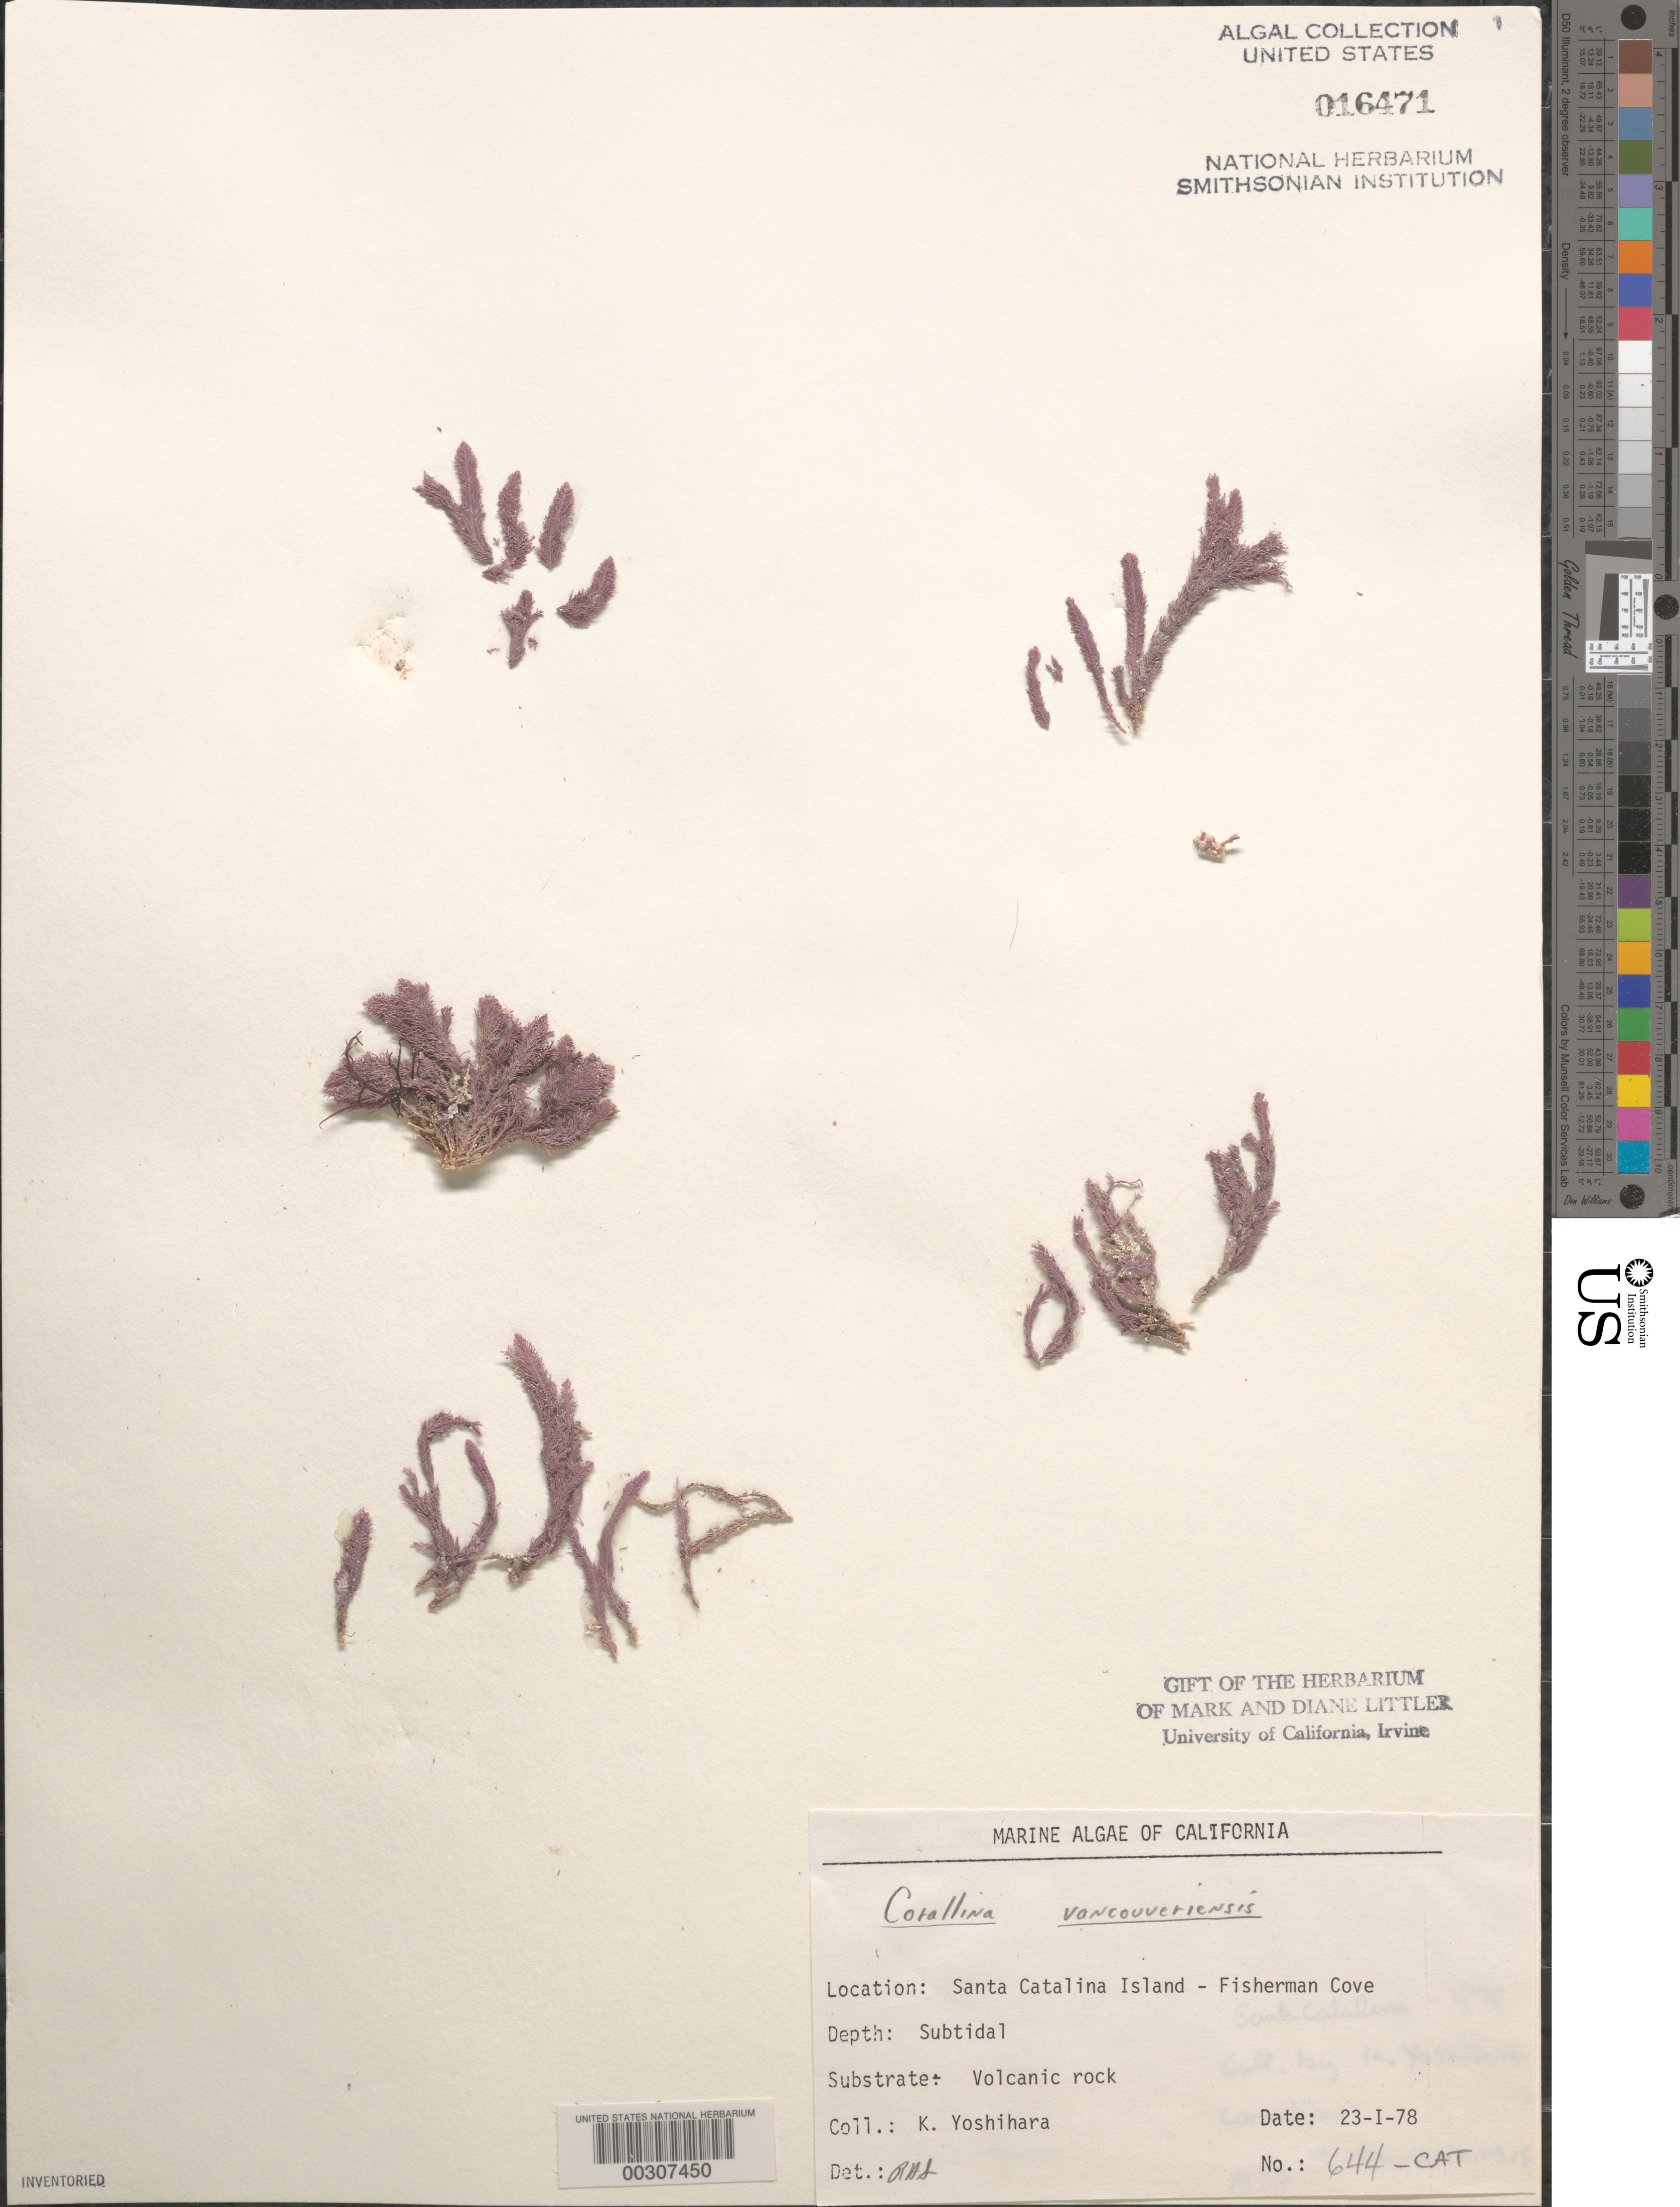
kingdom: Plantae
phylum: Rhodophyta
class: Florideophyceae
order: Corallinales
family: Corallinaceae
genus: Corallina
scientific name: Corallina vancouveriensis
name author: Yendo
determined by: Sims, Robert H.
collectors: K. Yoshihara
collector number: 644-cat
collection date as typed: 23 Jan 1978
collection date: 1978-01-23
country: United States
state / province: California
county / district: Los Angeles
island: Santa Catalina Island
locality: Fishermen Cove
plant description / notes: BLM-SOCALBIGHT Rocky Intertidal Survey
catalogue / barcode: US 16471